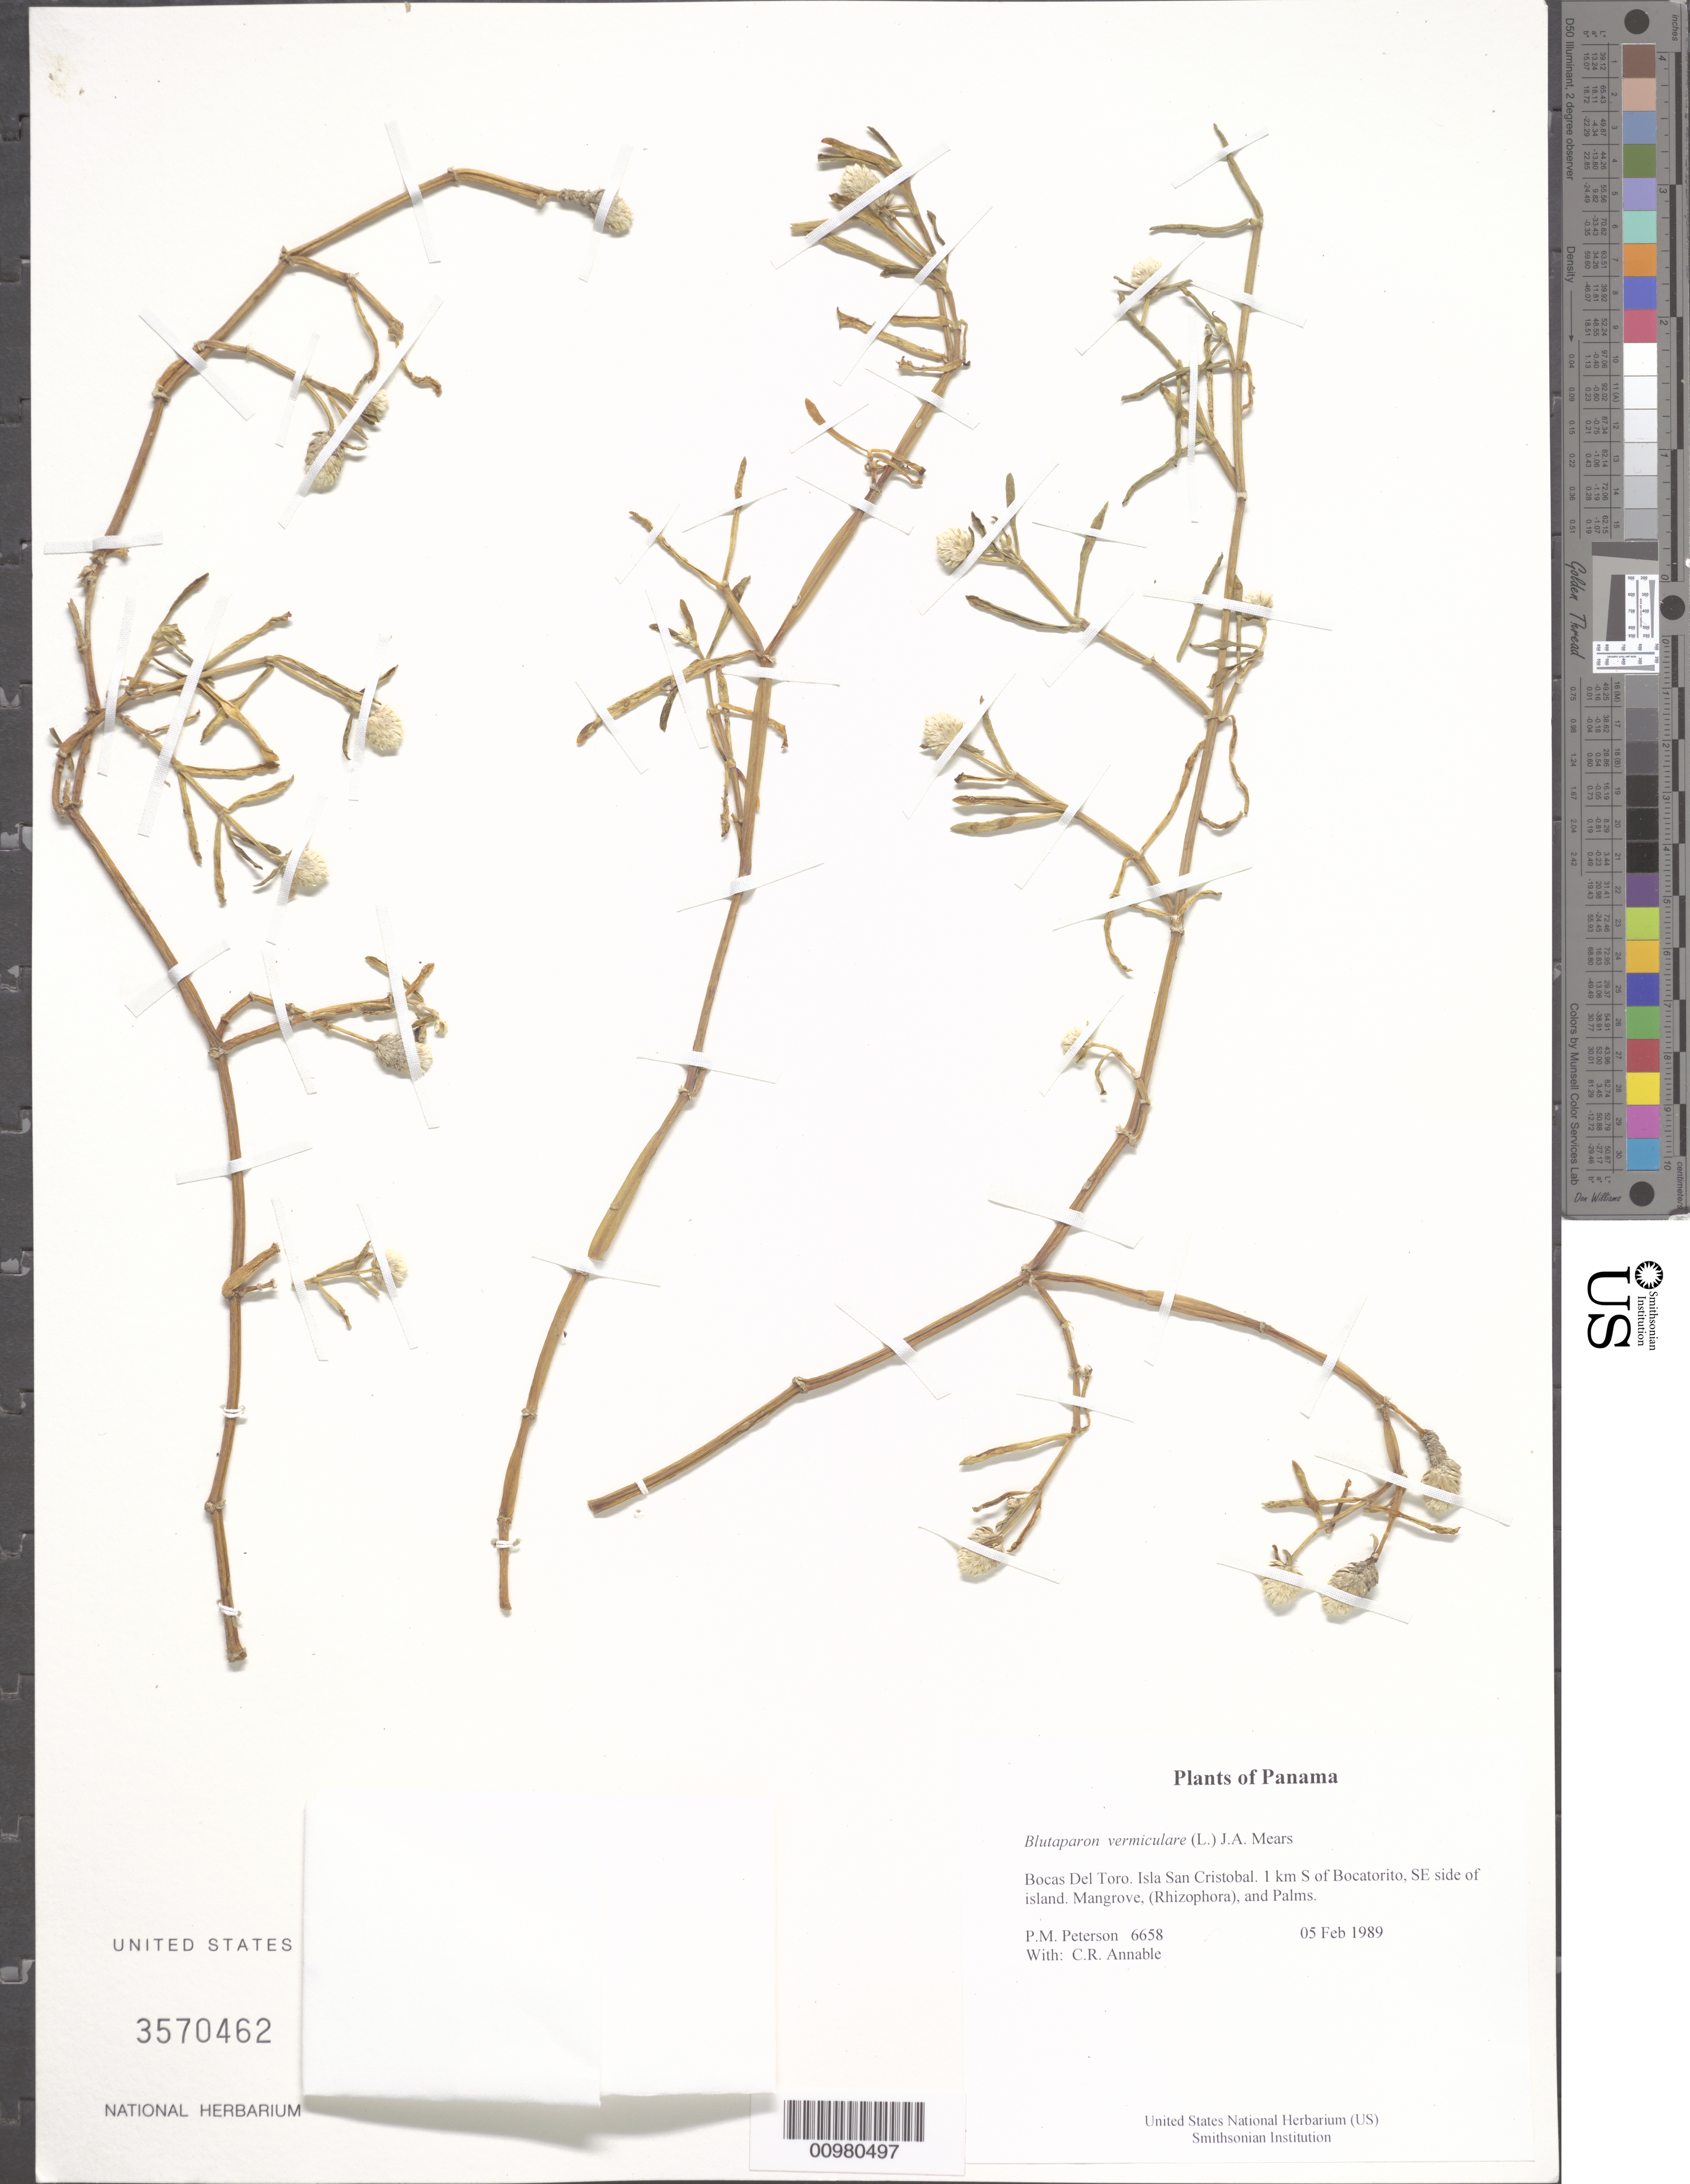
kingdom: Plantae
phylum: Tracheophyta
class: Magnoliopsida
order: Caryophyllales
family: Amaranthaceae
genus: Gomphrena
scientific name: Gomphrena vermicularis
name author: L.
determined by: Strong, Mark T., (BOT), Smithsonian Institution - National Museum of Natural History (UNITED STATES)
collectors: P. M. Peterson & C. R. Annable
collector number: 06658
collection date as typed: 05 Feb 1989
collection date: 1989-02-05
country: Panama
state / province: Bocas del Toro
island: San Cristobal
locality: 1 km S of Bocatorito, SE side of island.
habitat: Mangrove, (Rhizophora), and Palms.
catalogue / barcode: US 3570462